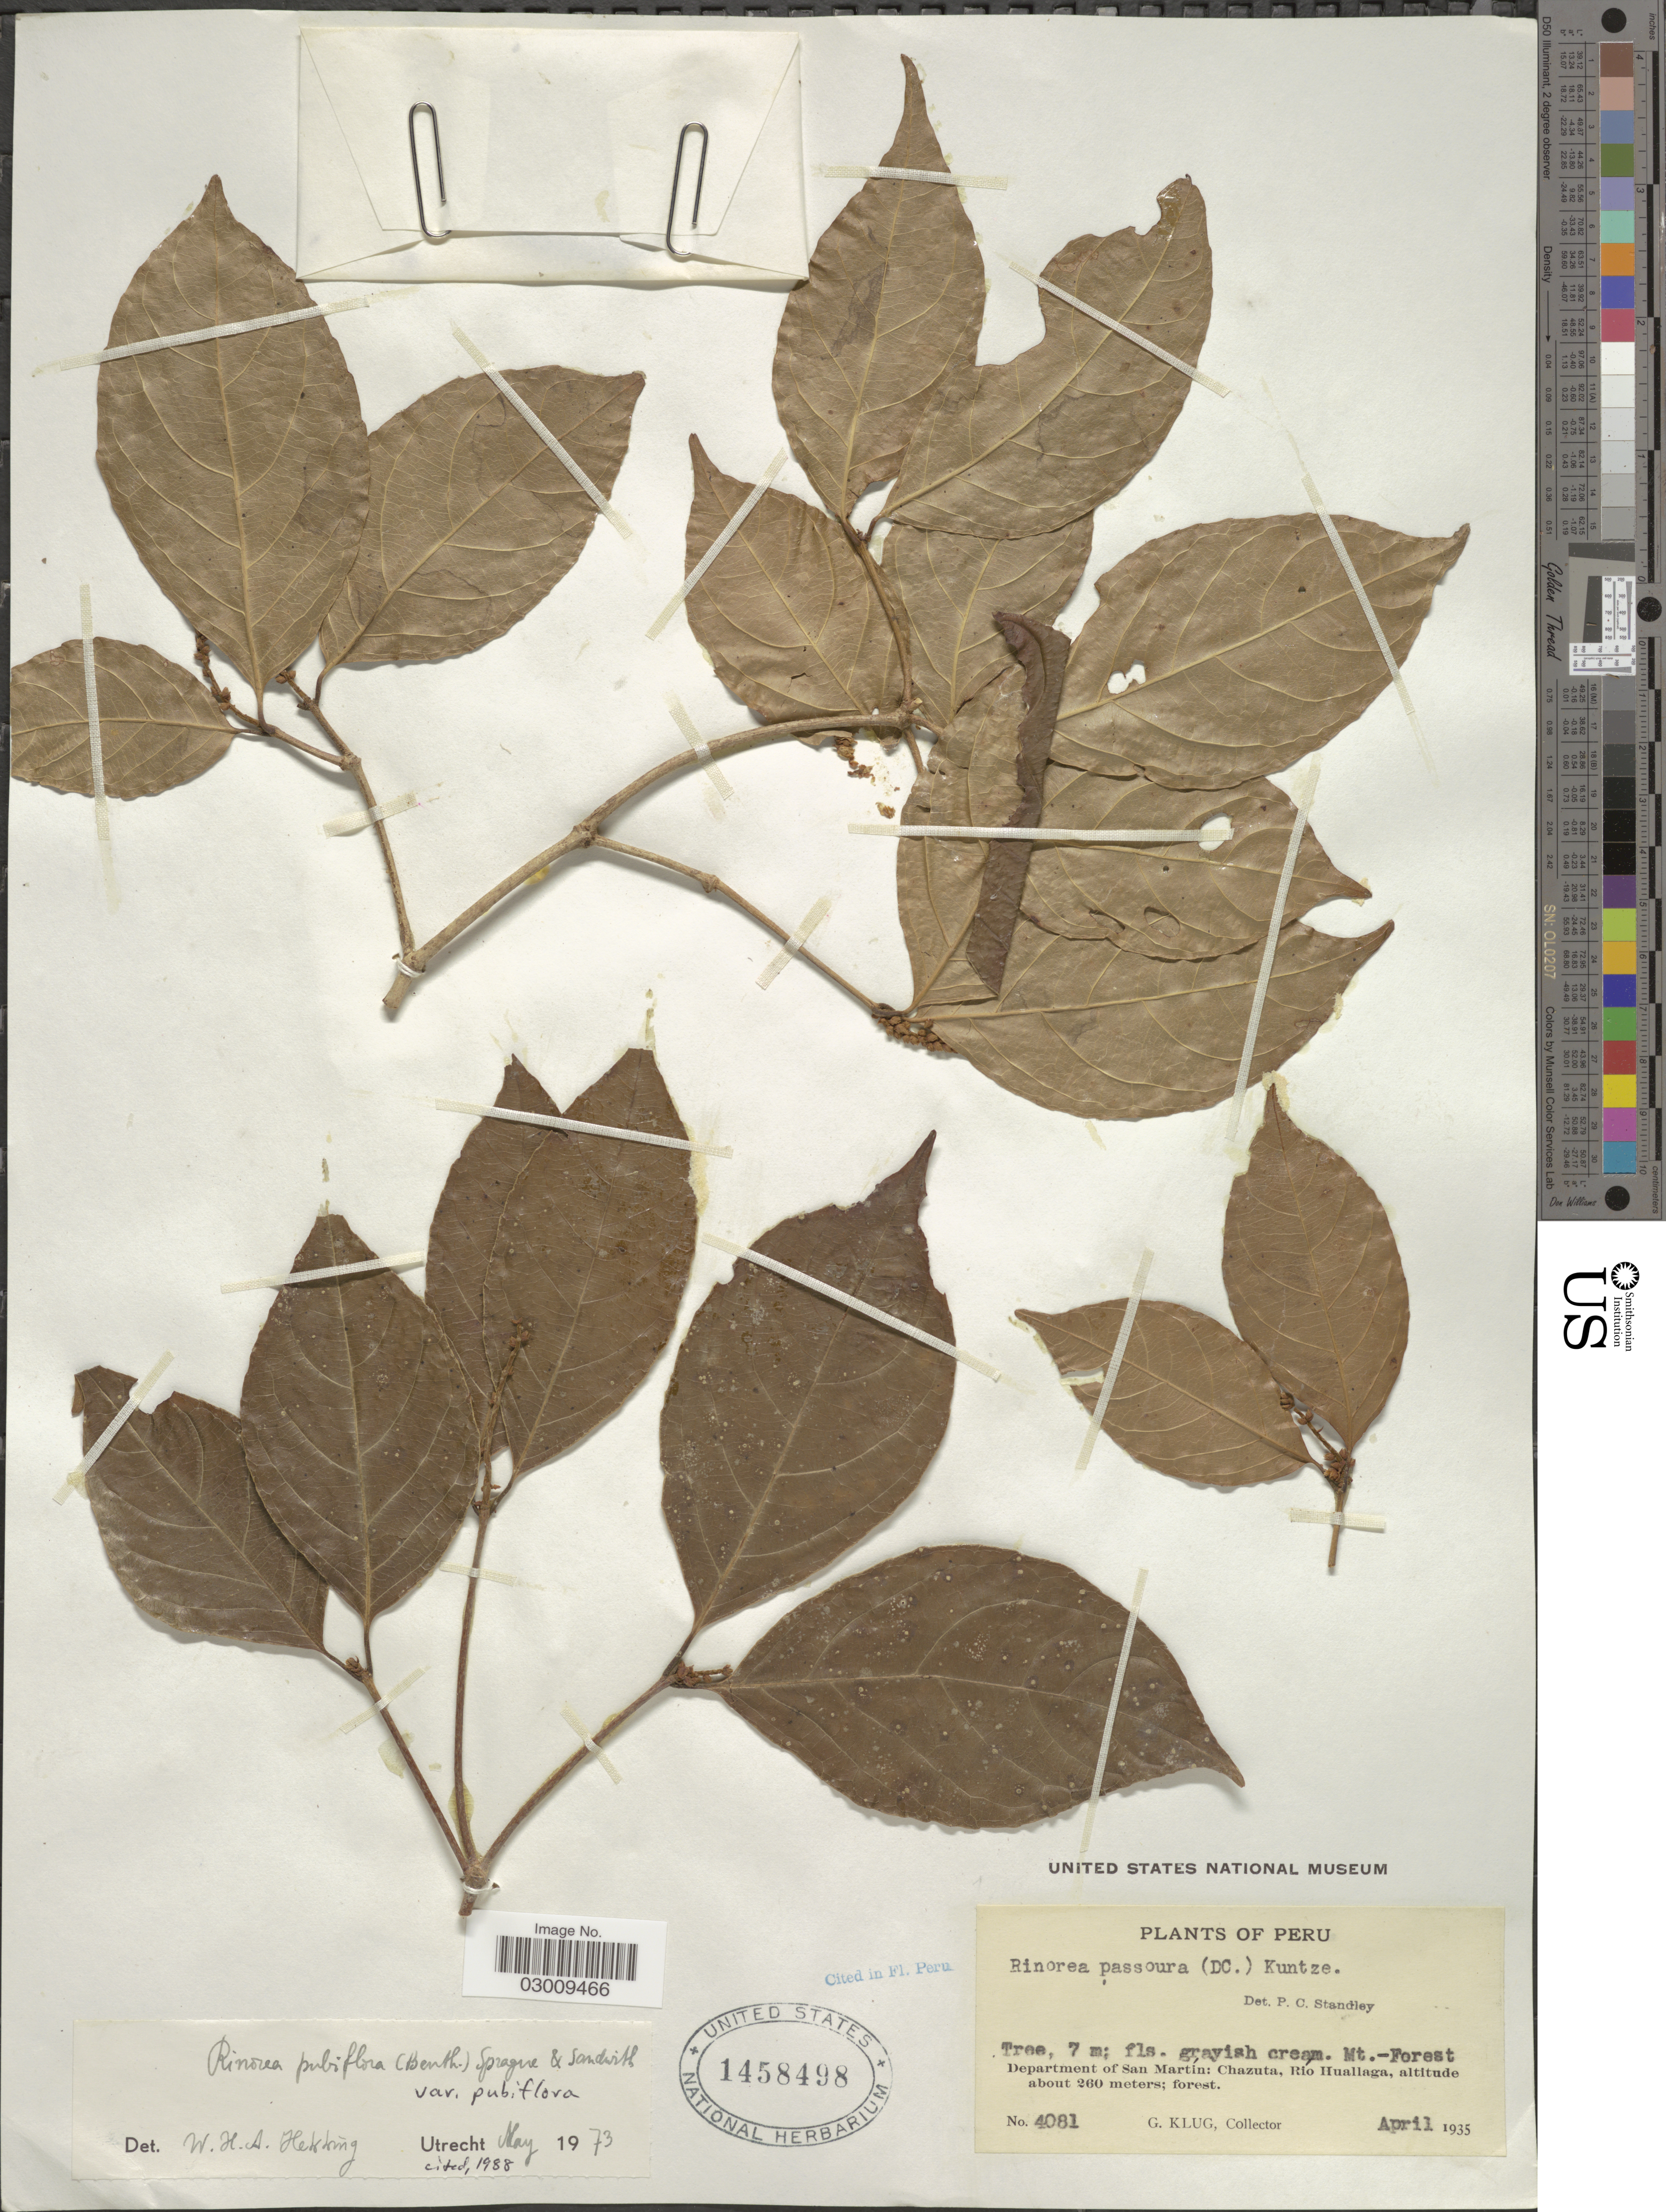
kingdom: Plantae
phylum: Tracheophyta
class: Magnoliopsida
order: Malpighiales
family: Violaceae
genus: Rinorea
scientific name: Rinorea pubiflora var. pubiflora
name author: (Benth.) Sprague & Sandwith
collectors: G. Klug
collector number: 4081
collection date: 1935-04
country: Peru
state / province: San Martín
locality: Department of San Martín: Chazuta, Río Huallaga.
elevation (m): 260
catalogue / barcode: US 1458498